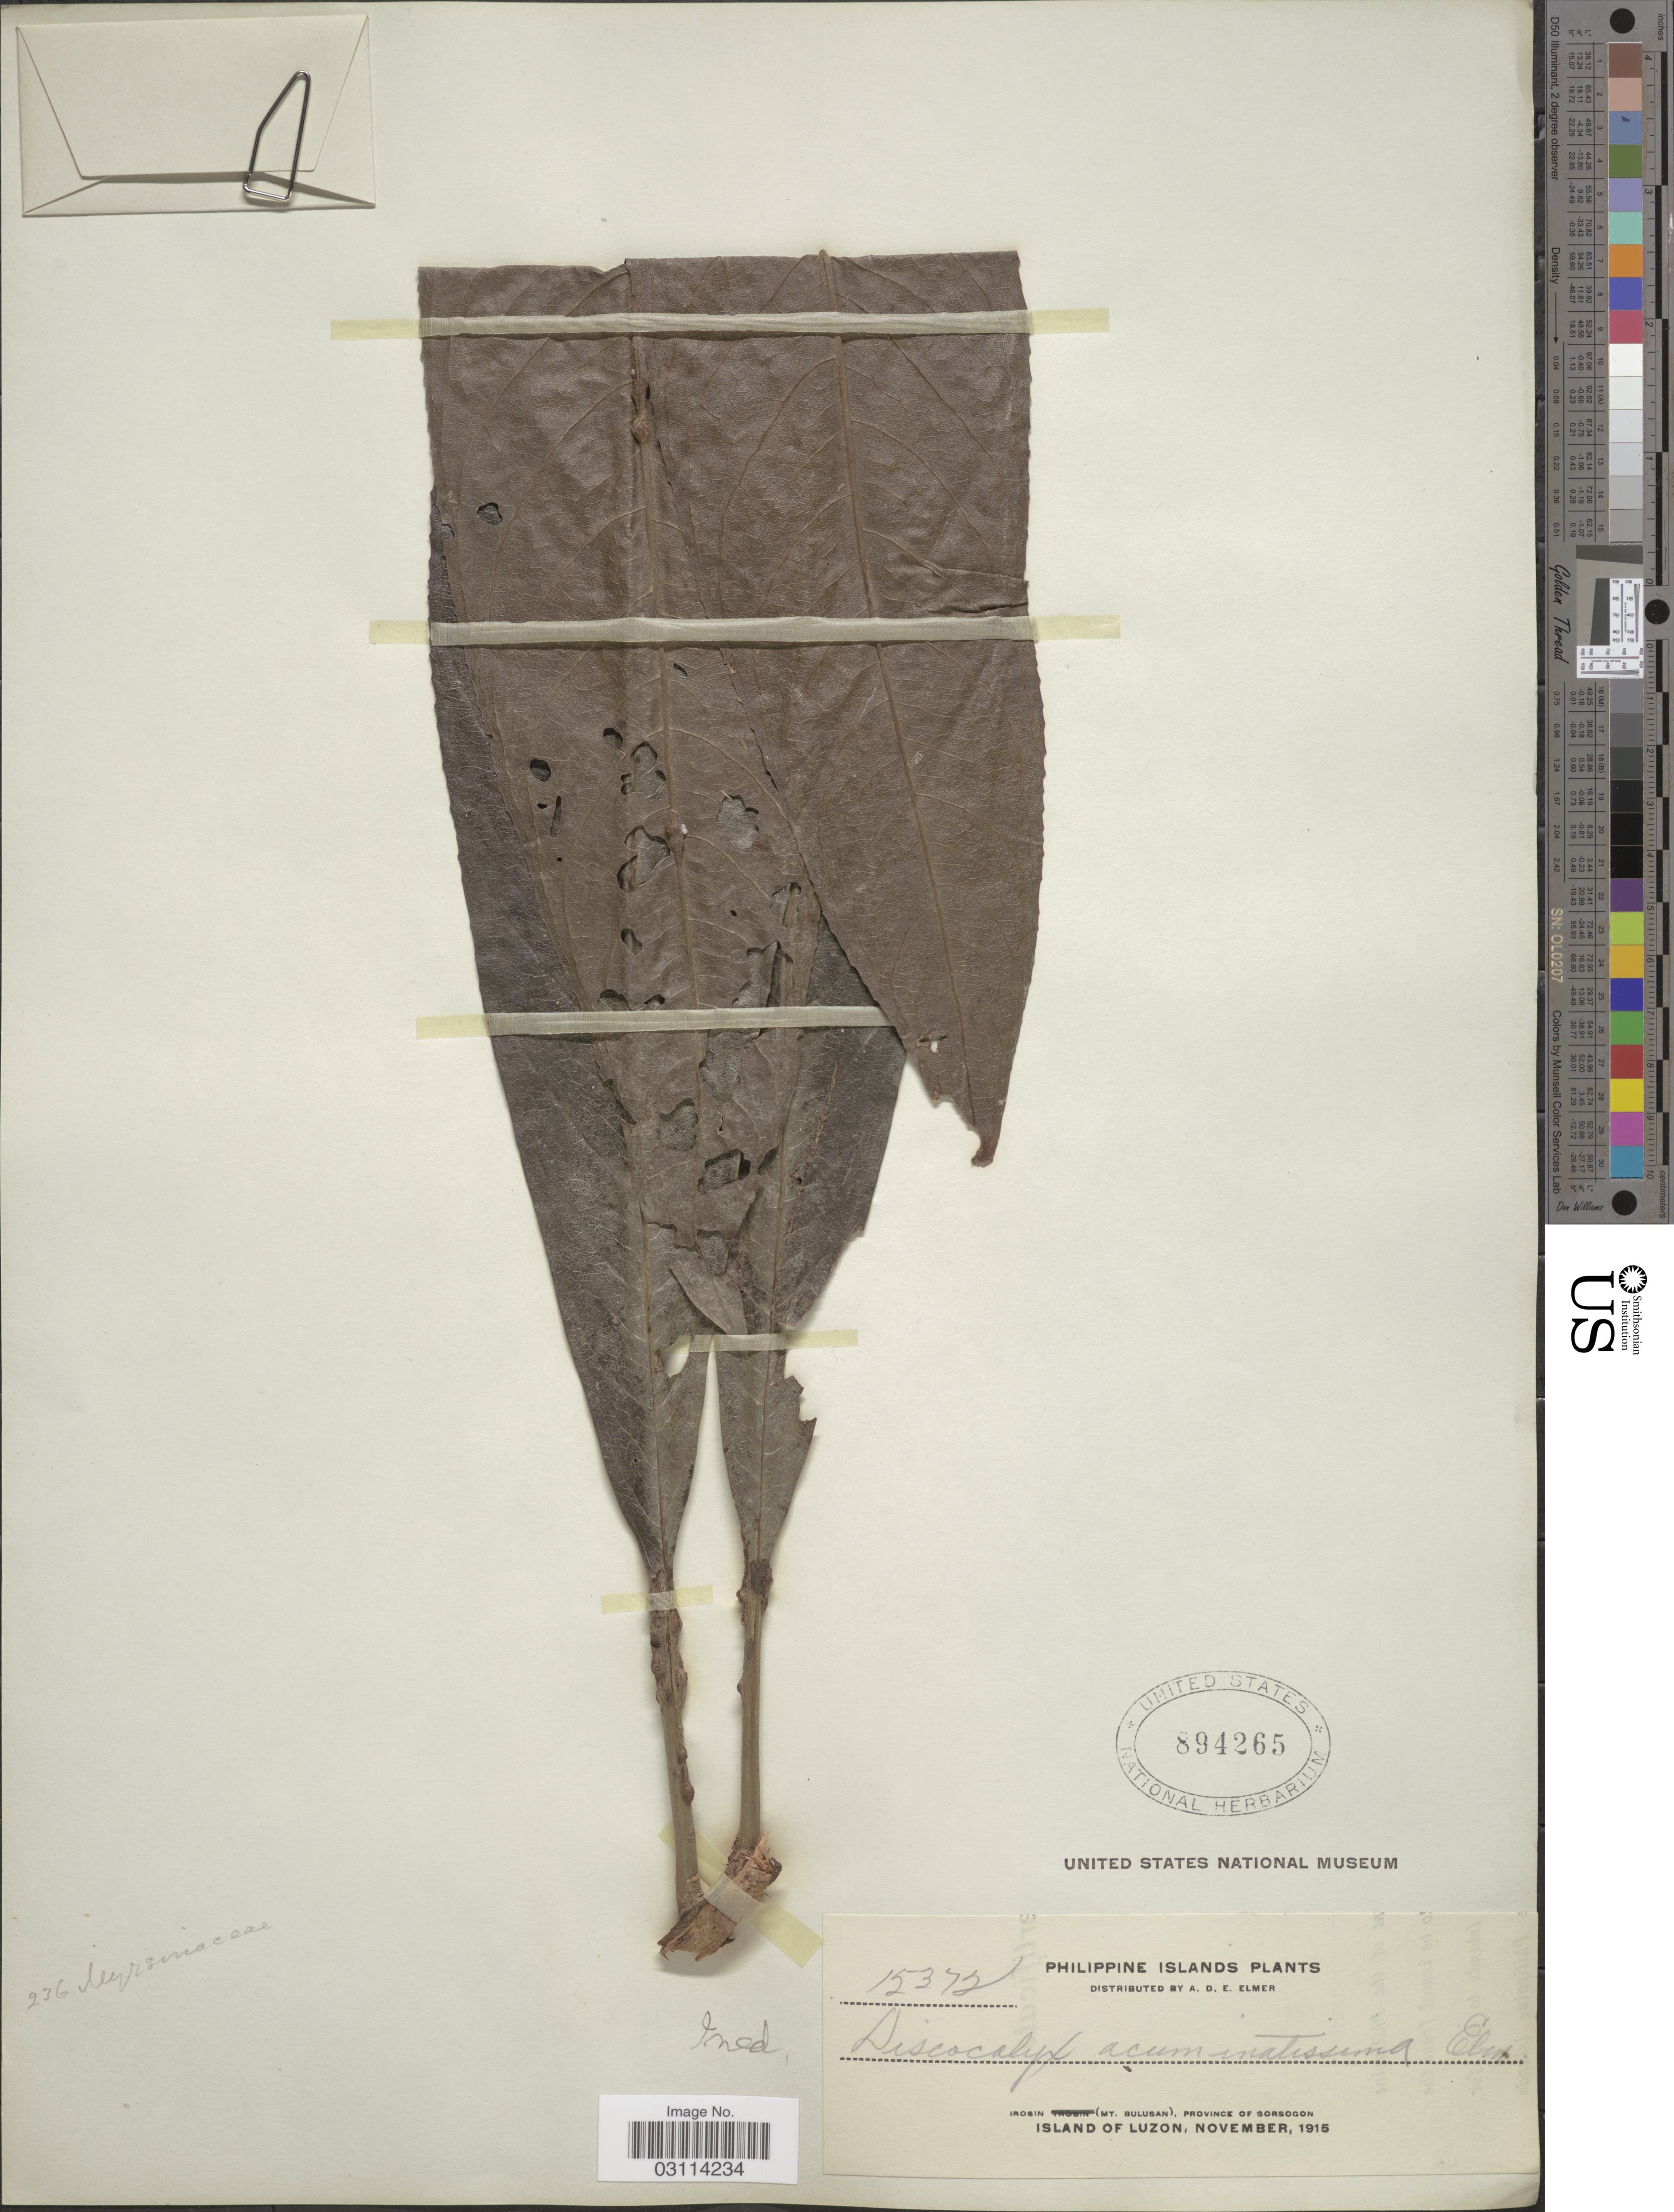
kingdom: Plantae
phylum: Tracheophyta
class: Magnoliopsida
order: Ericales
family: Primulaceae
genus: Discocalyx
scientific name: Discocalyx sp.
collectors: A. D. E. Elmer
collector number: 15372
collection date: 1915-11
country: Philippines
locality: Irosin (Mt. Bulusan), Province of Sorsogon, Island of Luzon.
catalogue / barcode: US 894265